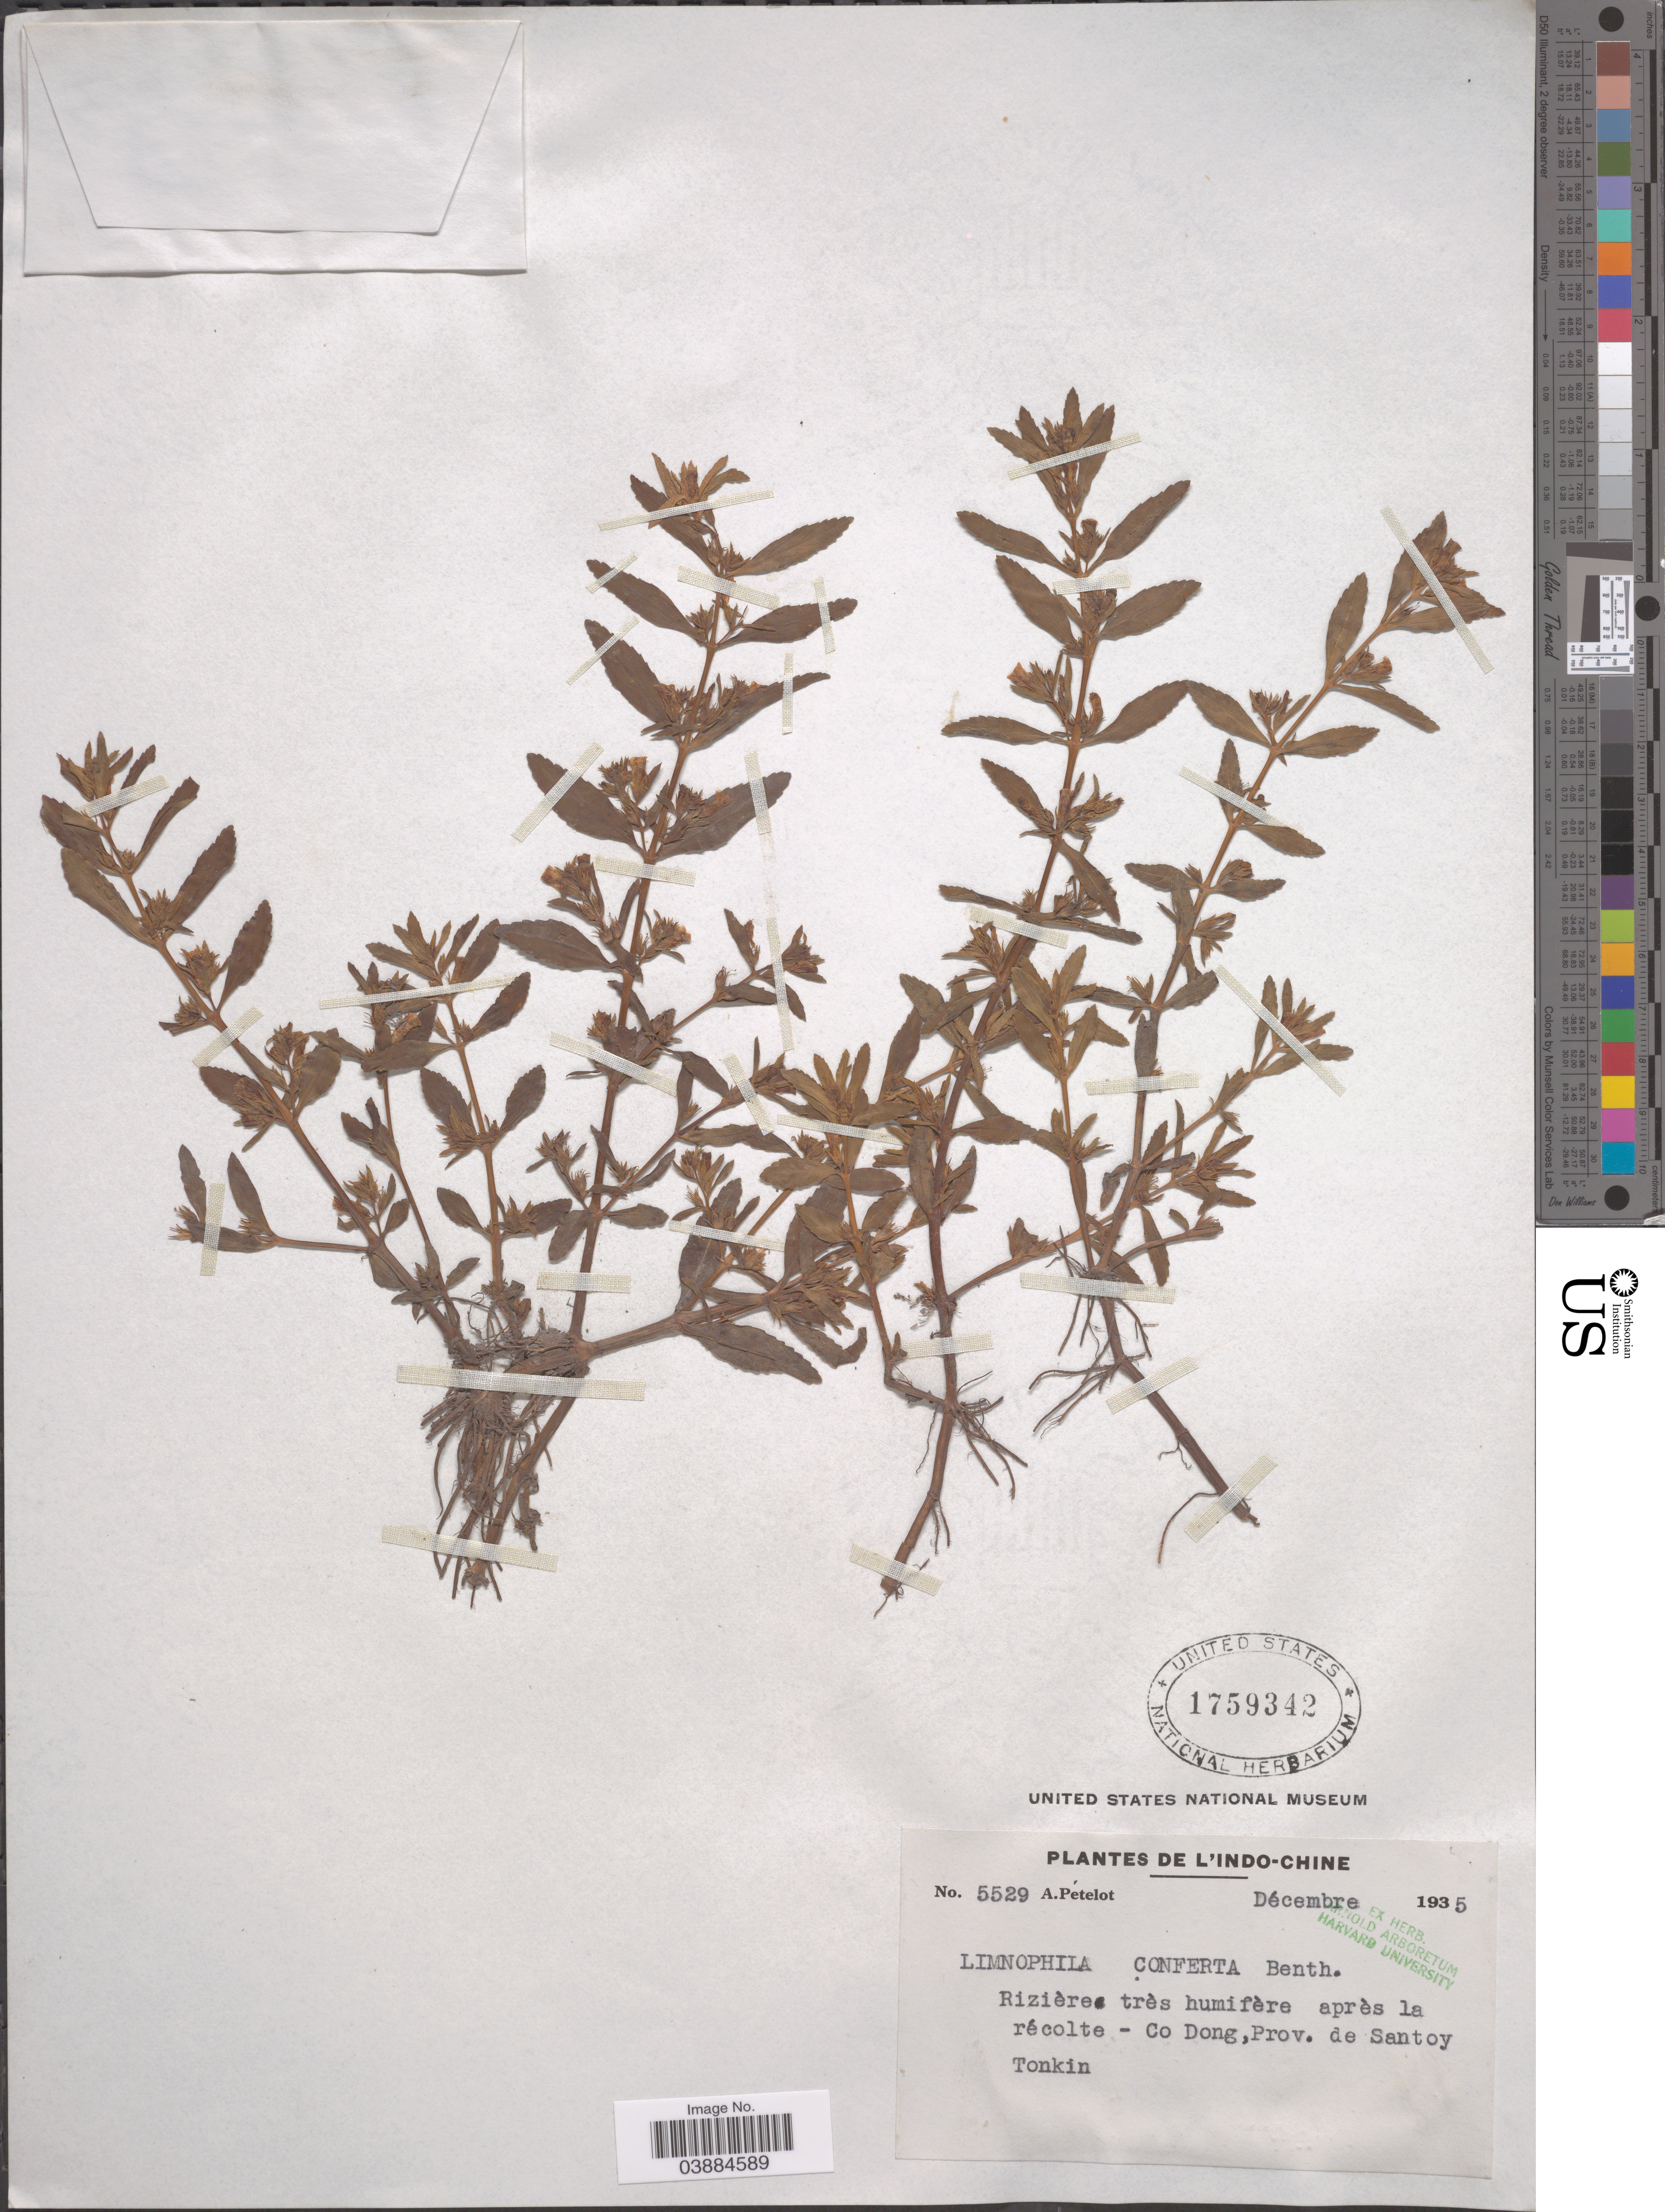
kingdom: Plantae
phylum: Tracheophyta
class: Magnoliopsida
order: Lamiales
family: Plantaginaceae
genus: Limnophila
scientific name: Limnophila repens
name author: (Benth.) Benth.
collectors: A. Petelot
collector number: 5529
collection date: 1935-12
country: Vietnam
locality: L'Indo-Chine. Co Dong, Prov. de Santoy. Tonkin.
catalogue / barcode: US 1759342